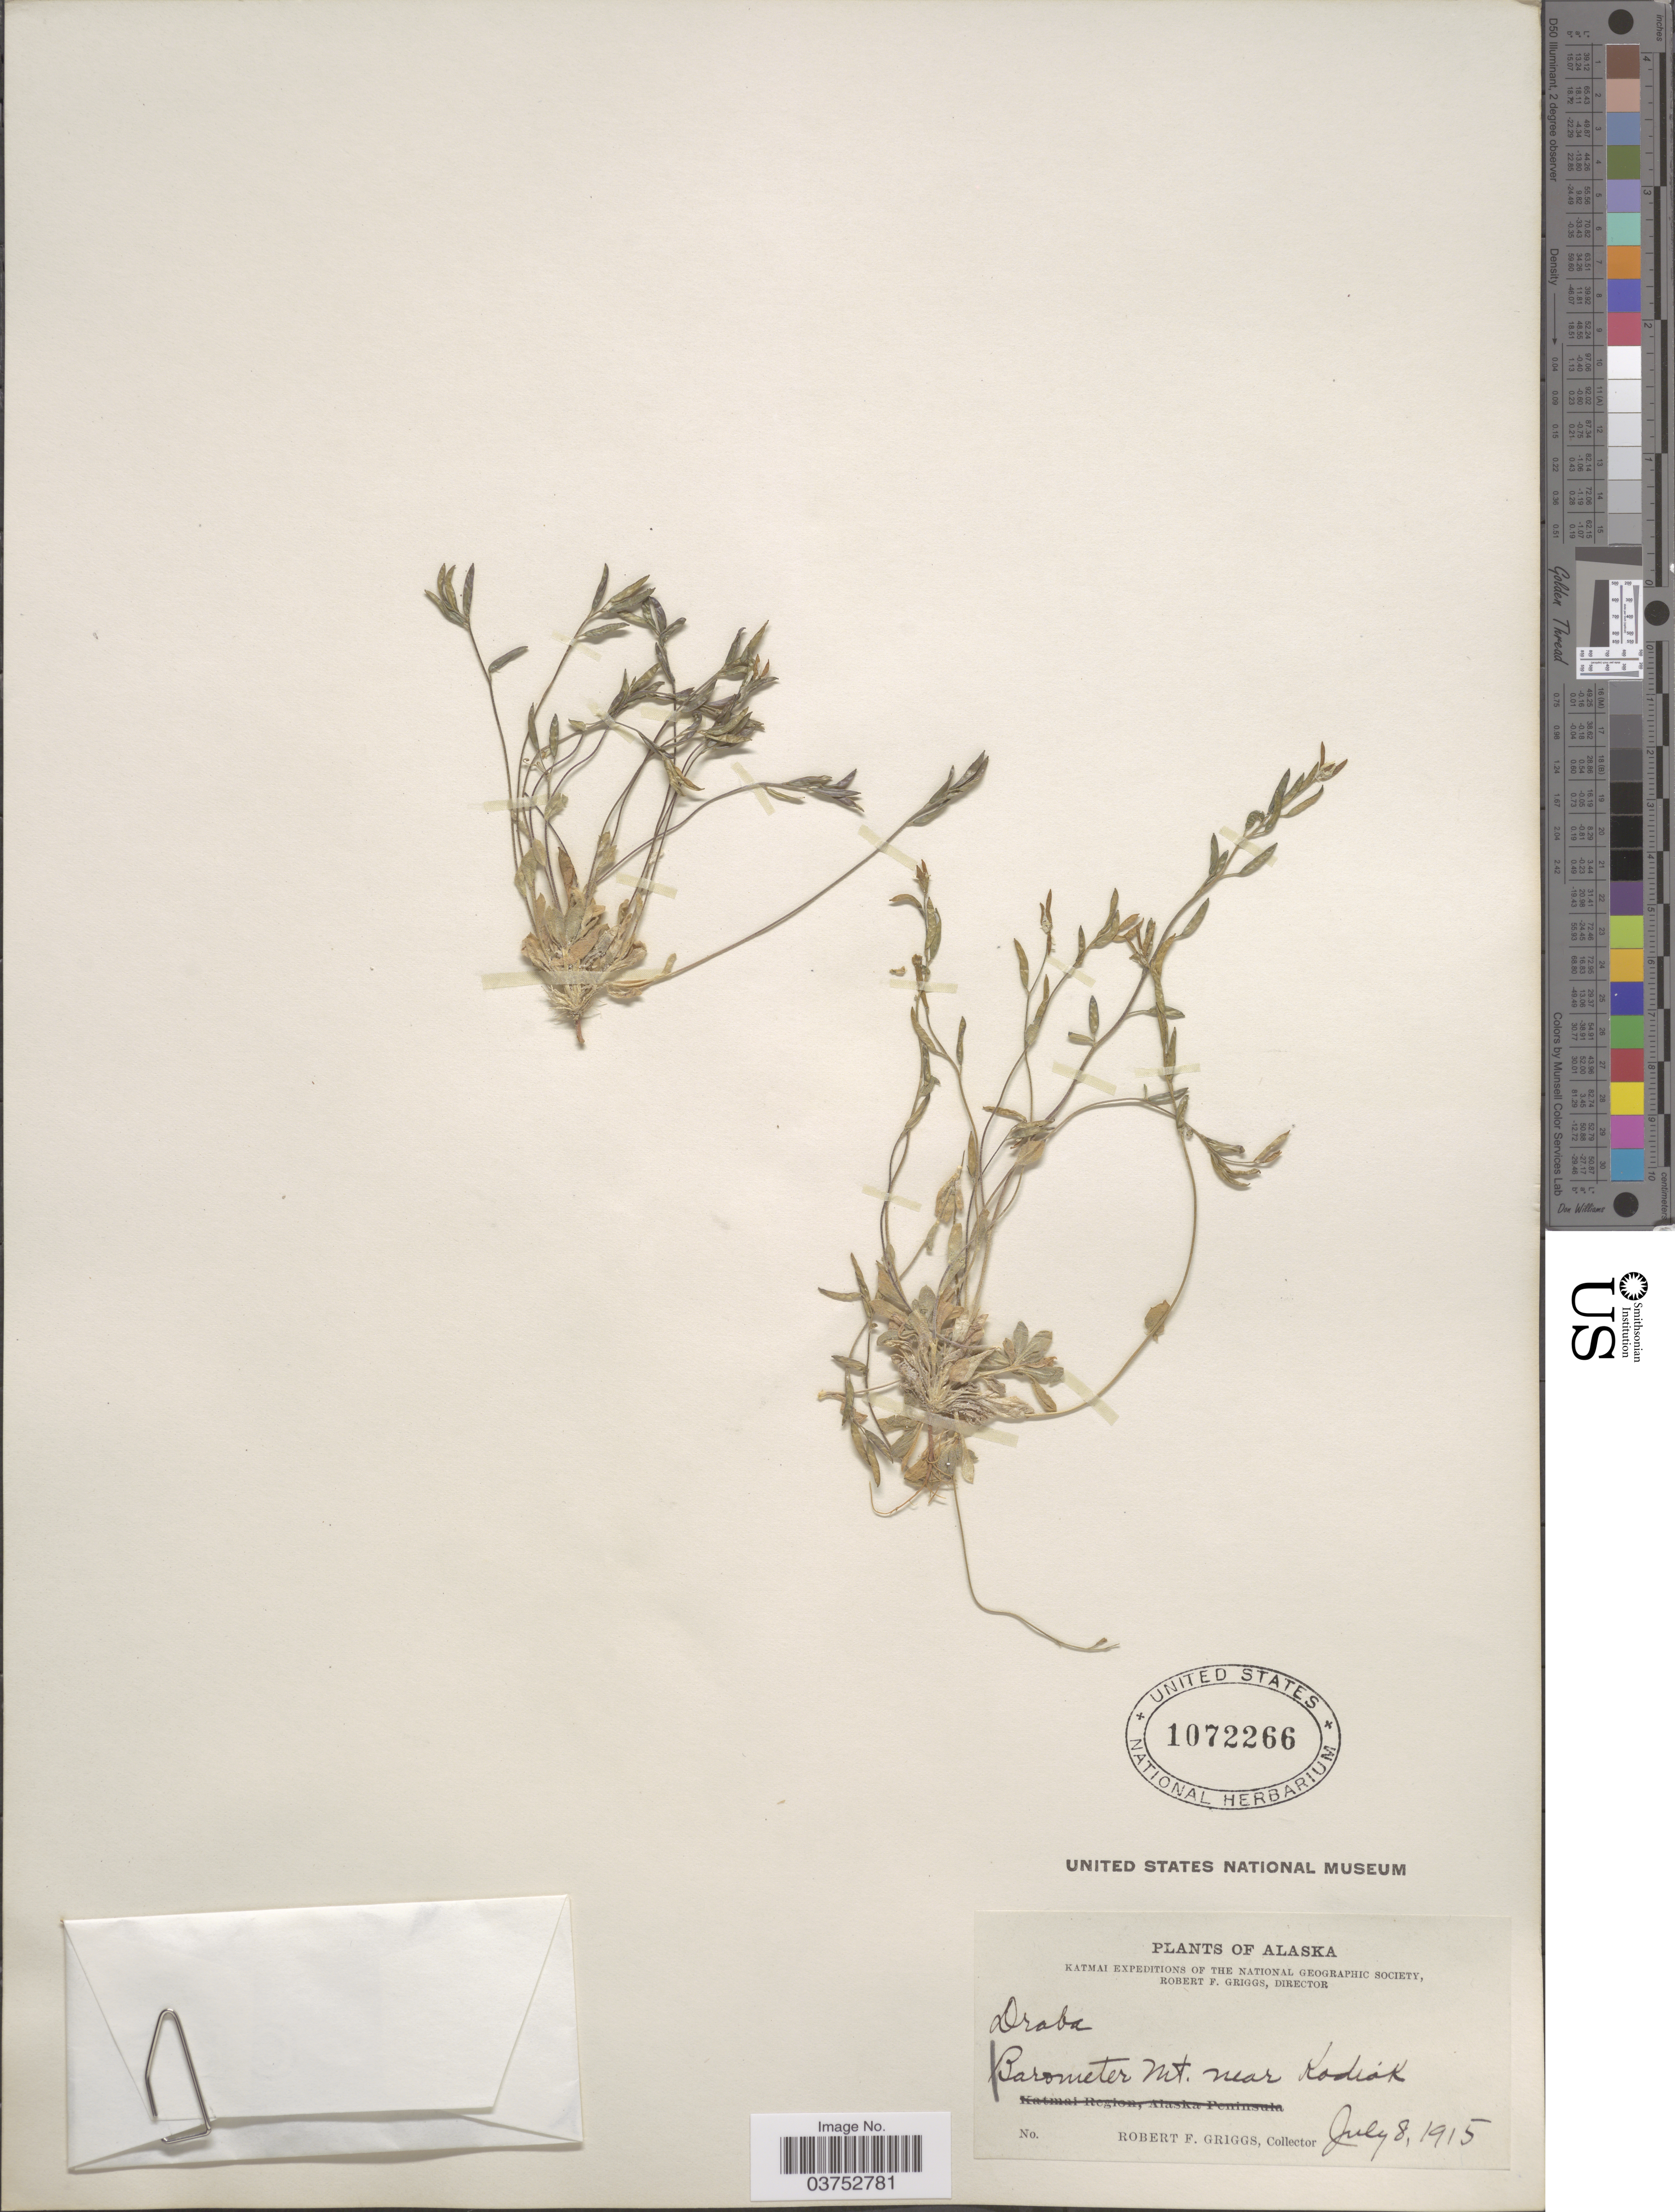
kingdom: Plantae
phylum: Tracheophyta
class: Magnoliopsida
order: Brassicales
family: Brassicaceae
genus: Draba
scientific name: Draba sp.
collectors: R. F. Griggs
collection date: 1915-07-08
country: United States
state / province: Alaska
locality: Barometer Mt. near Kodiak.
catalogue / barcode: US 1072266